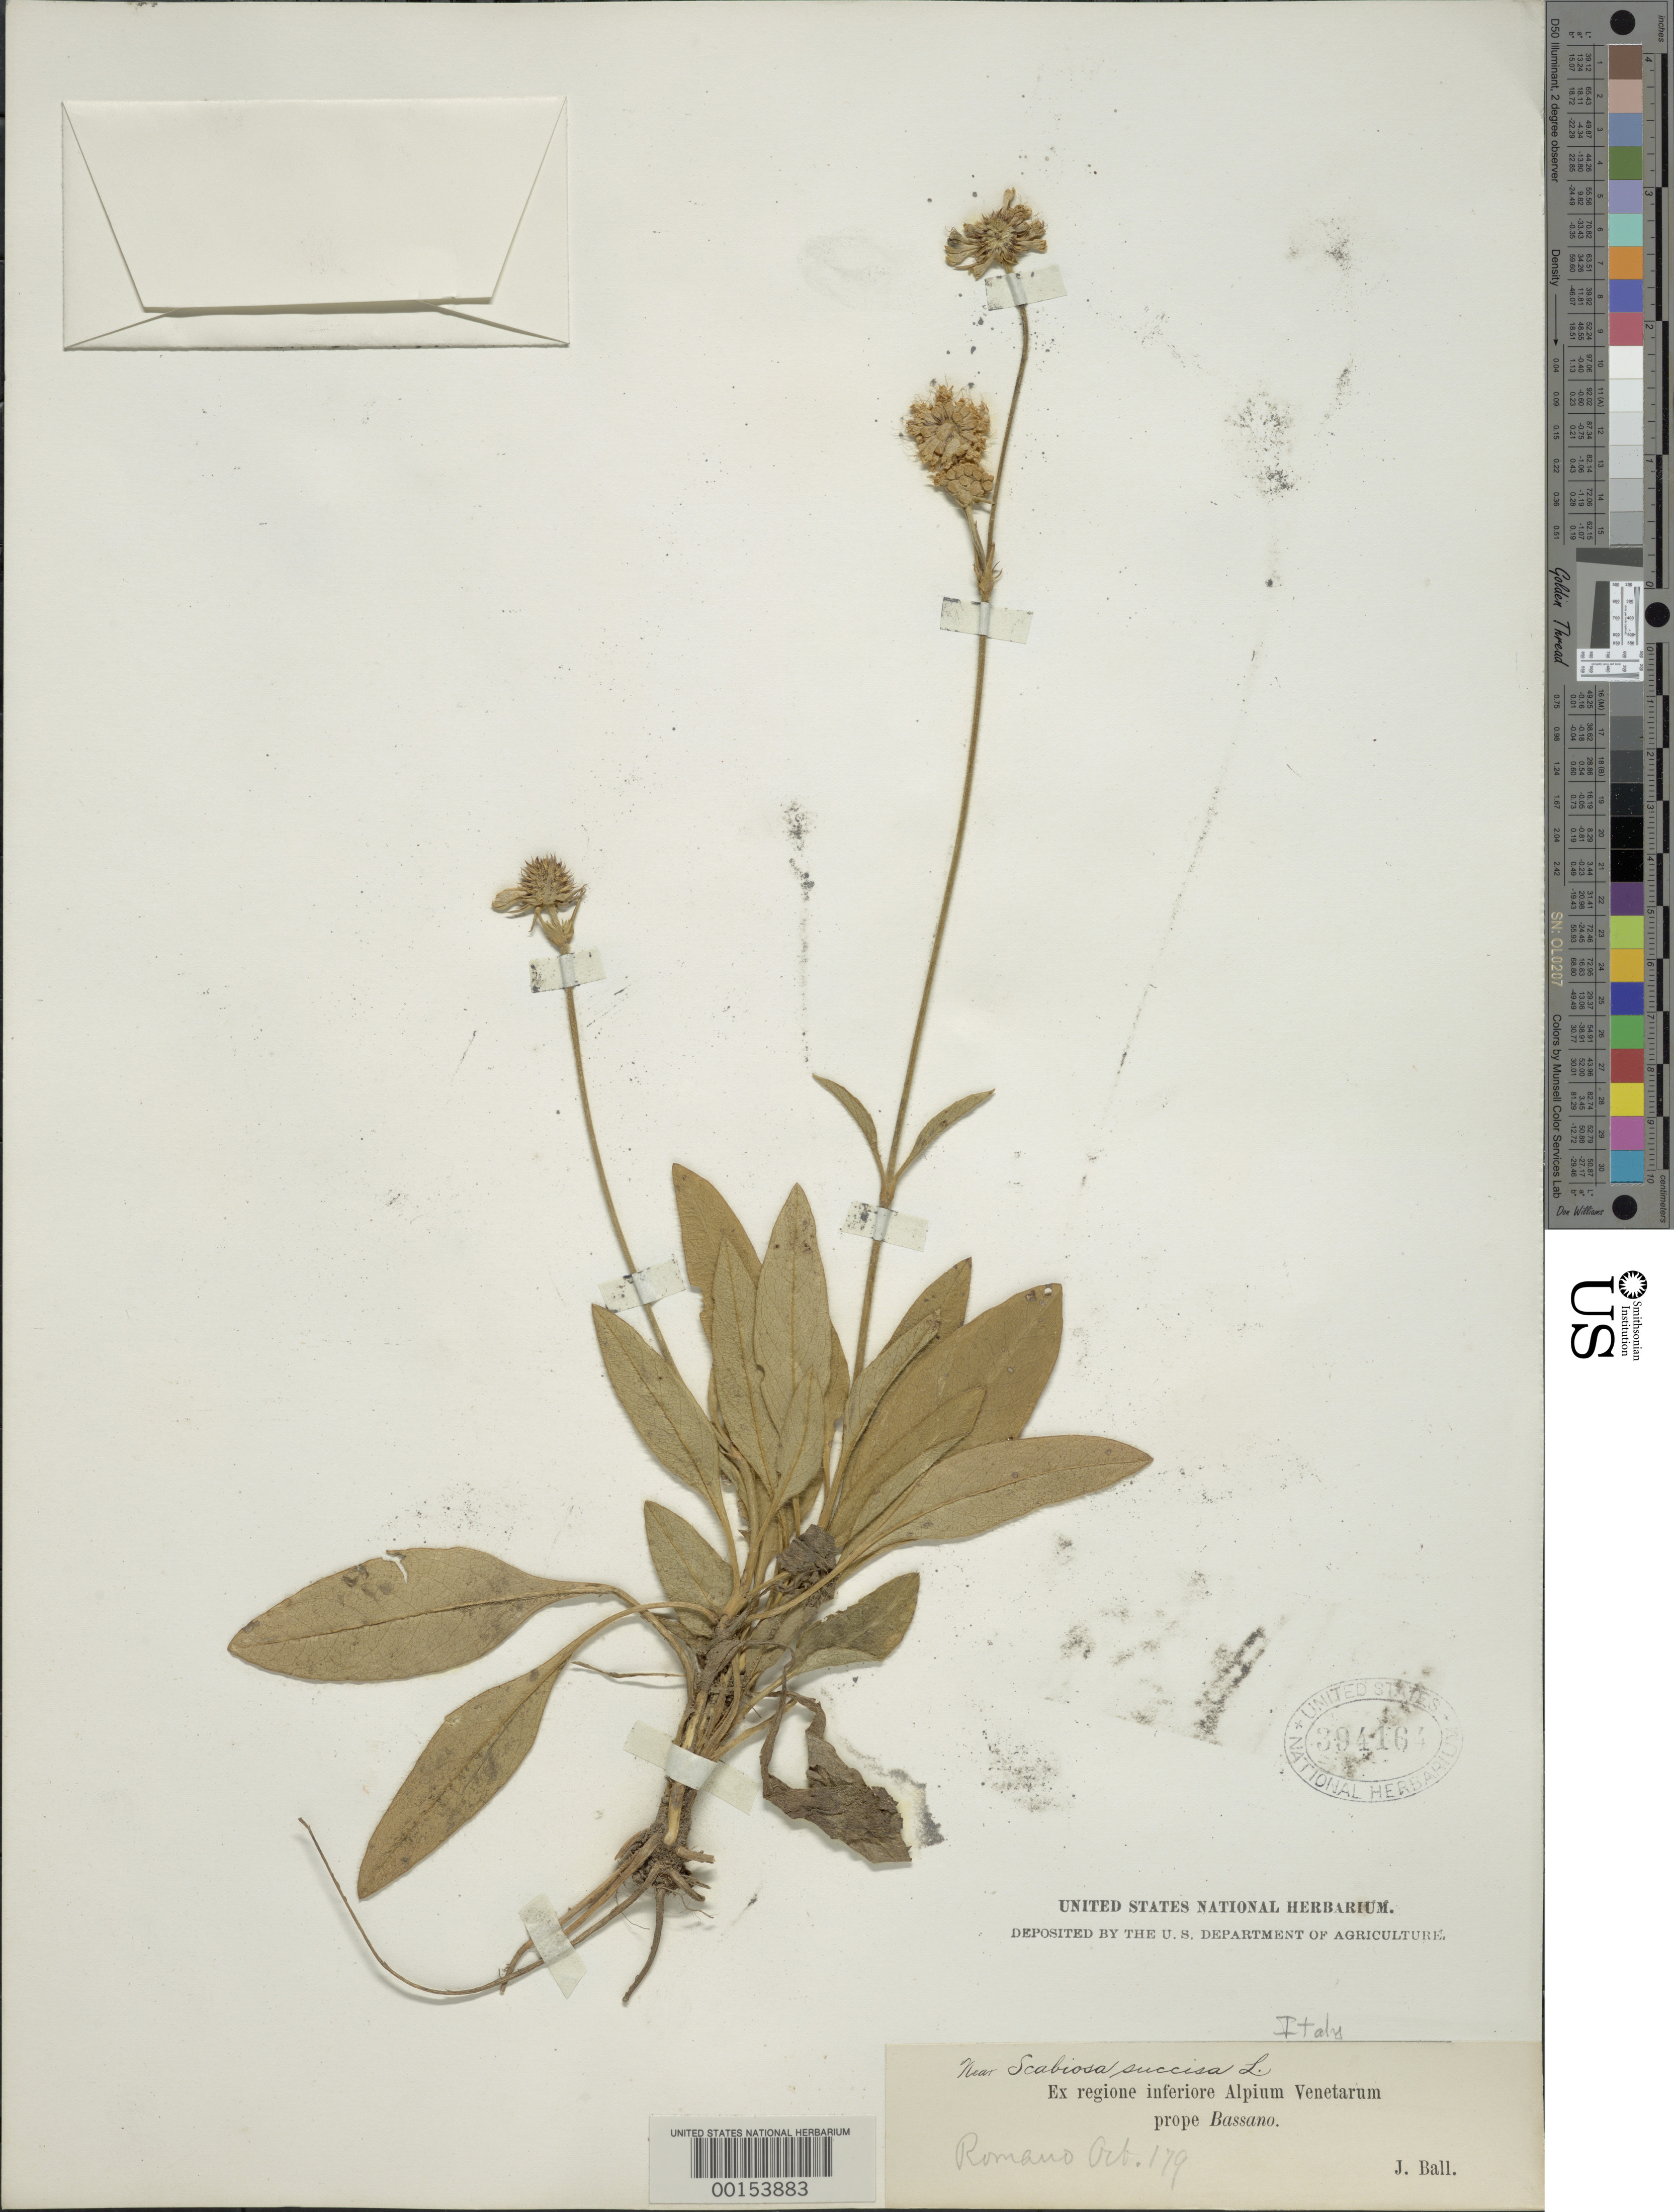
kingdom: Plantae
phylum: Tracheophyta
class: Magnoliopsida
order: Dipsacales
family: Caprifoliaceae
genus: Succisa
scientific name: Succisa succisa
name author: L.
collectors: J. Ball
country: Italy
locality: Near Bassano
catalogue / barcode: US 394164